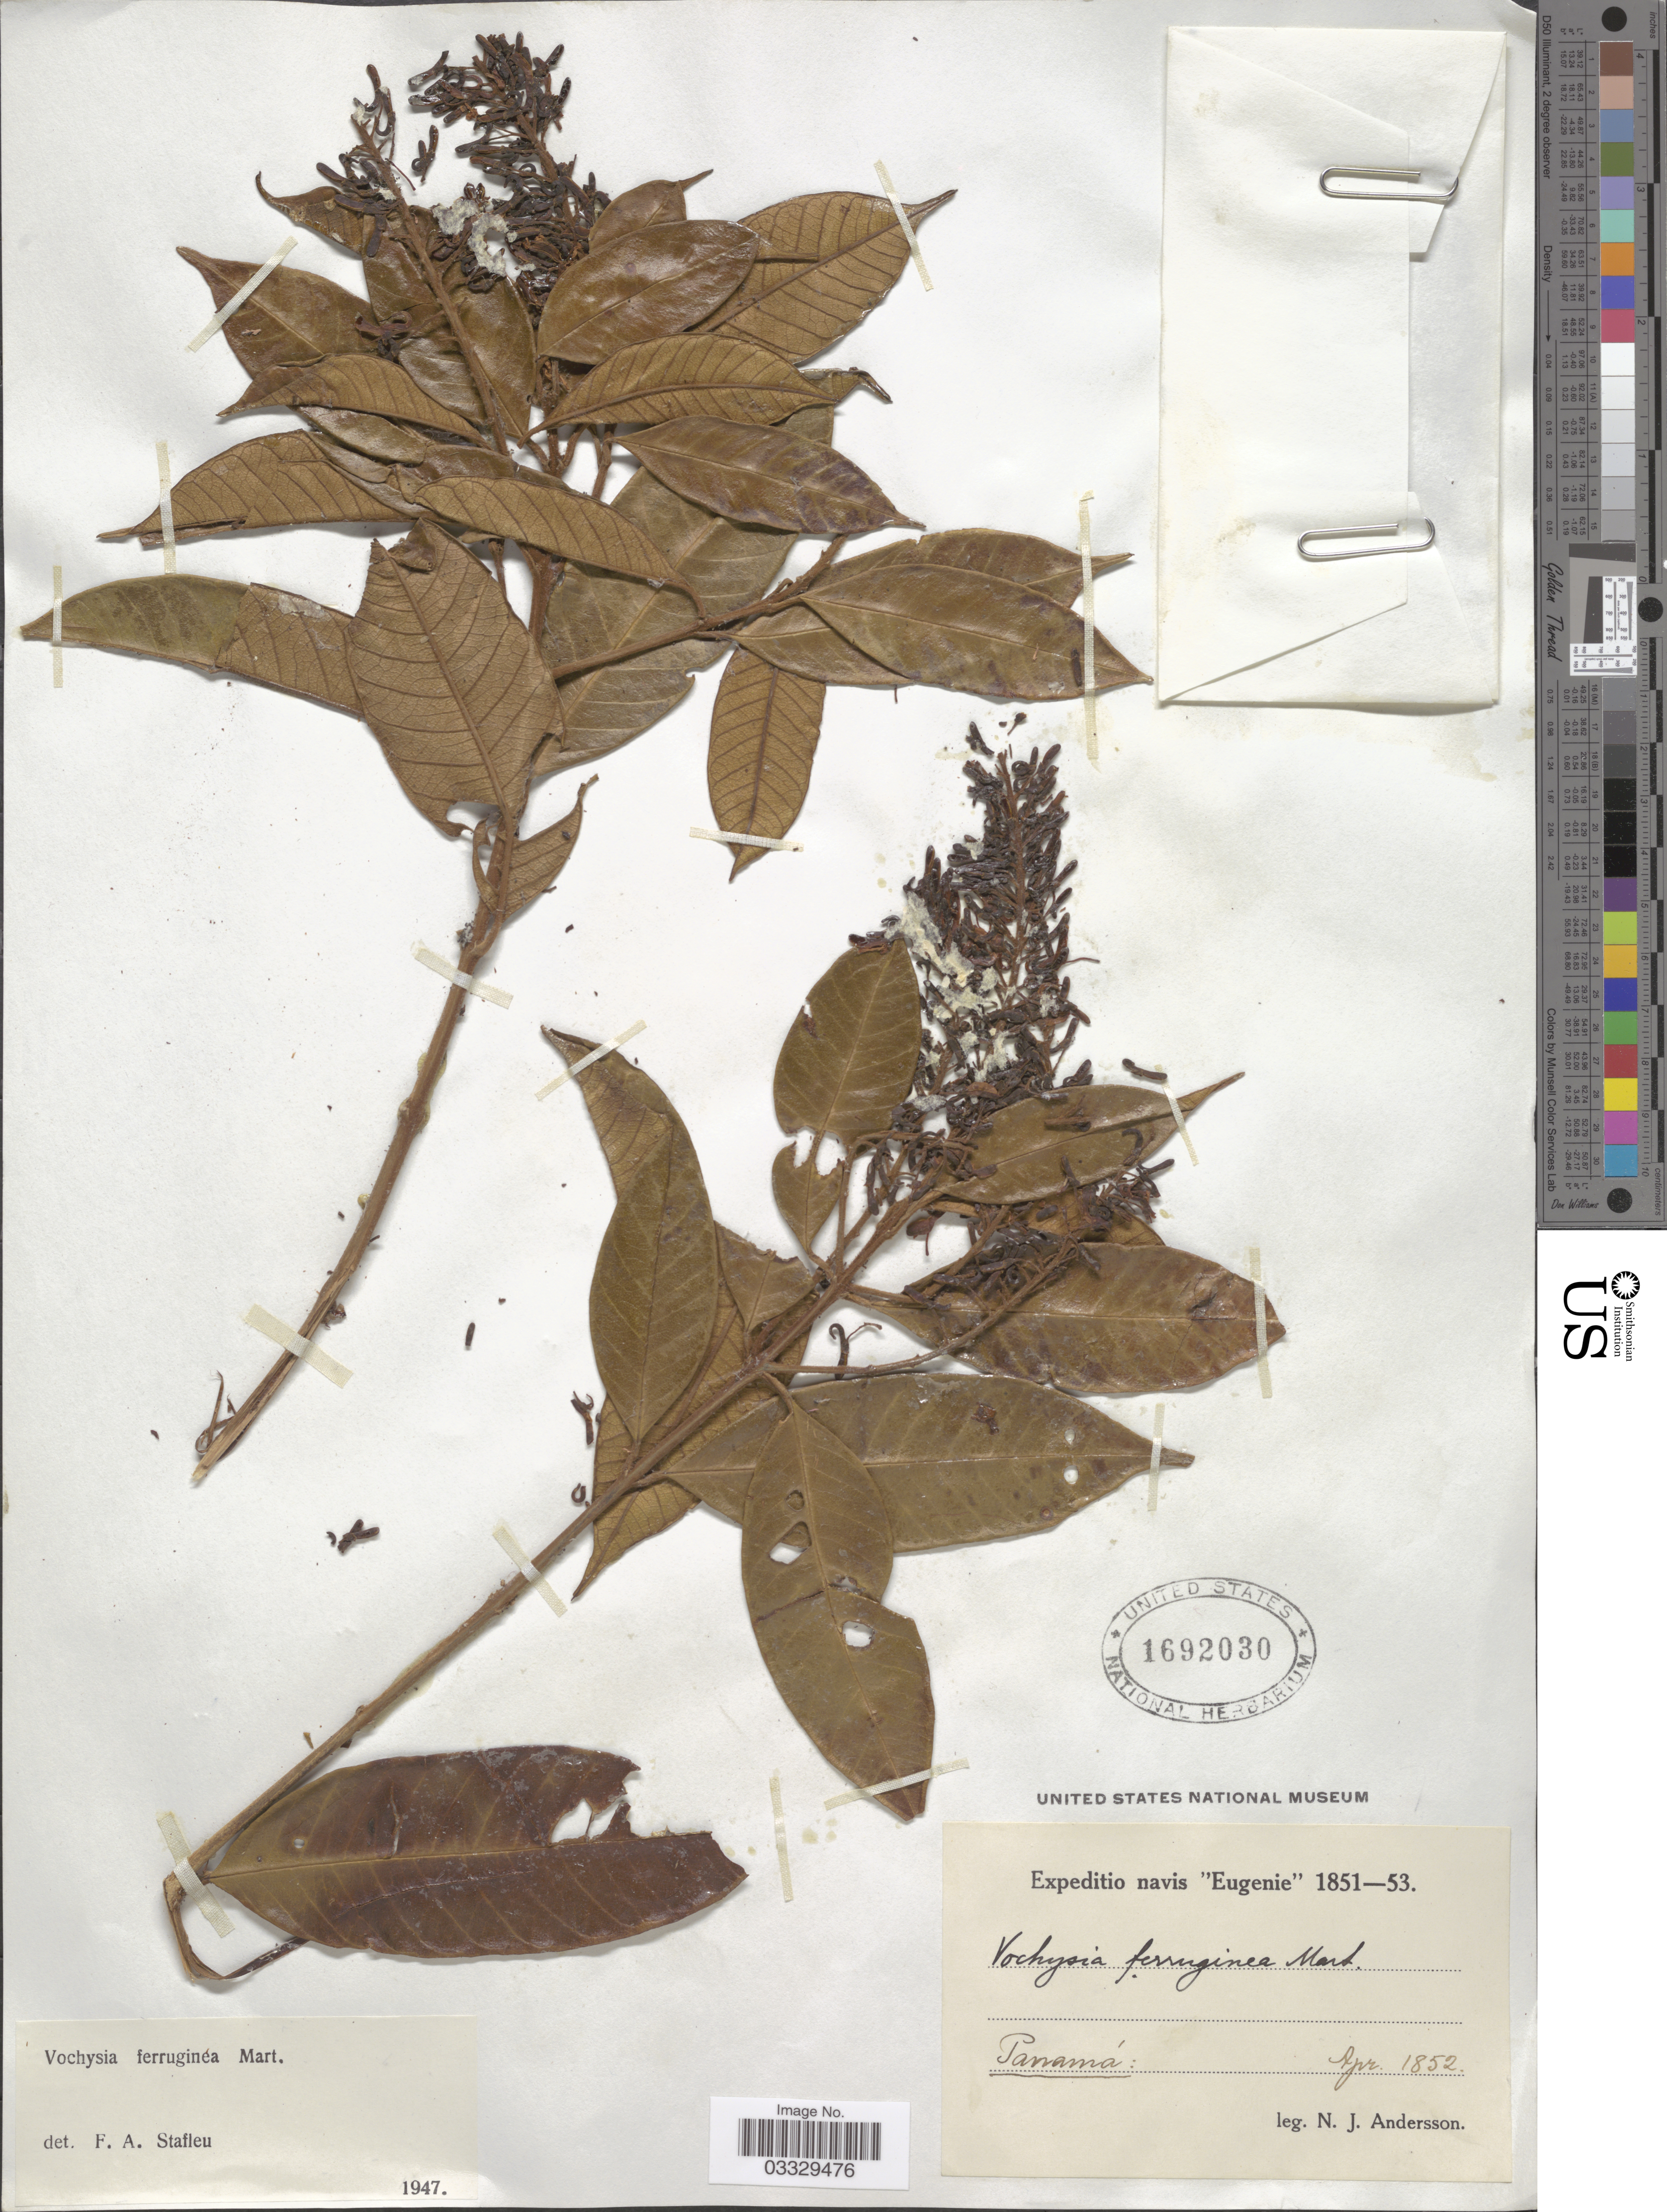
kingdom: Plantae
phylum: Tracheophyta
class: Magnoliopsida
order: Myrtales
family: Vochysiaceae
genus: Vochysia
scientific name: Vochysia ferruginea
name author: Mart.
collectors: N. J. Andersson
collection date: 1852-04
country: Panama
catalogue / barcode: US 1692030